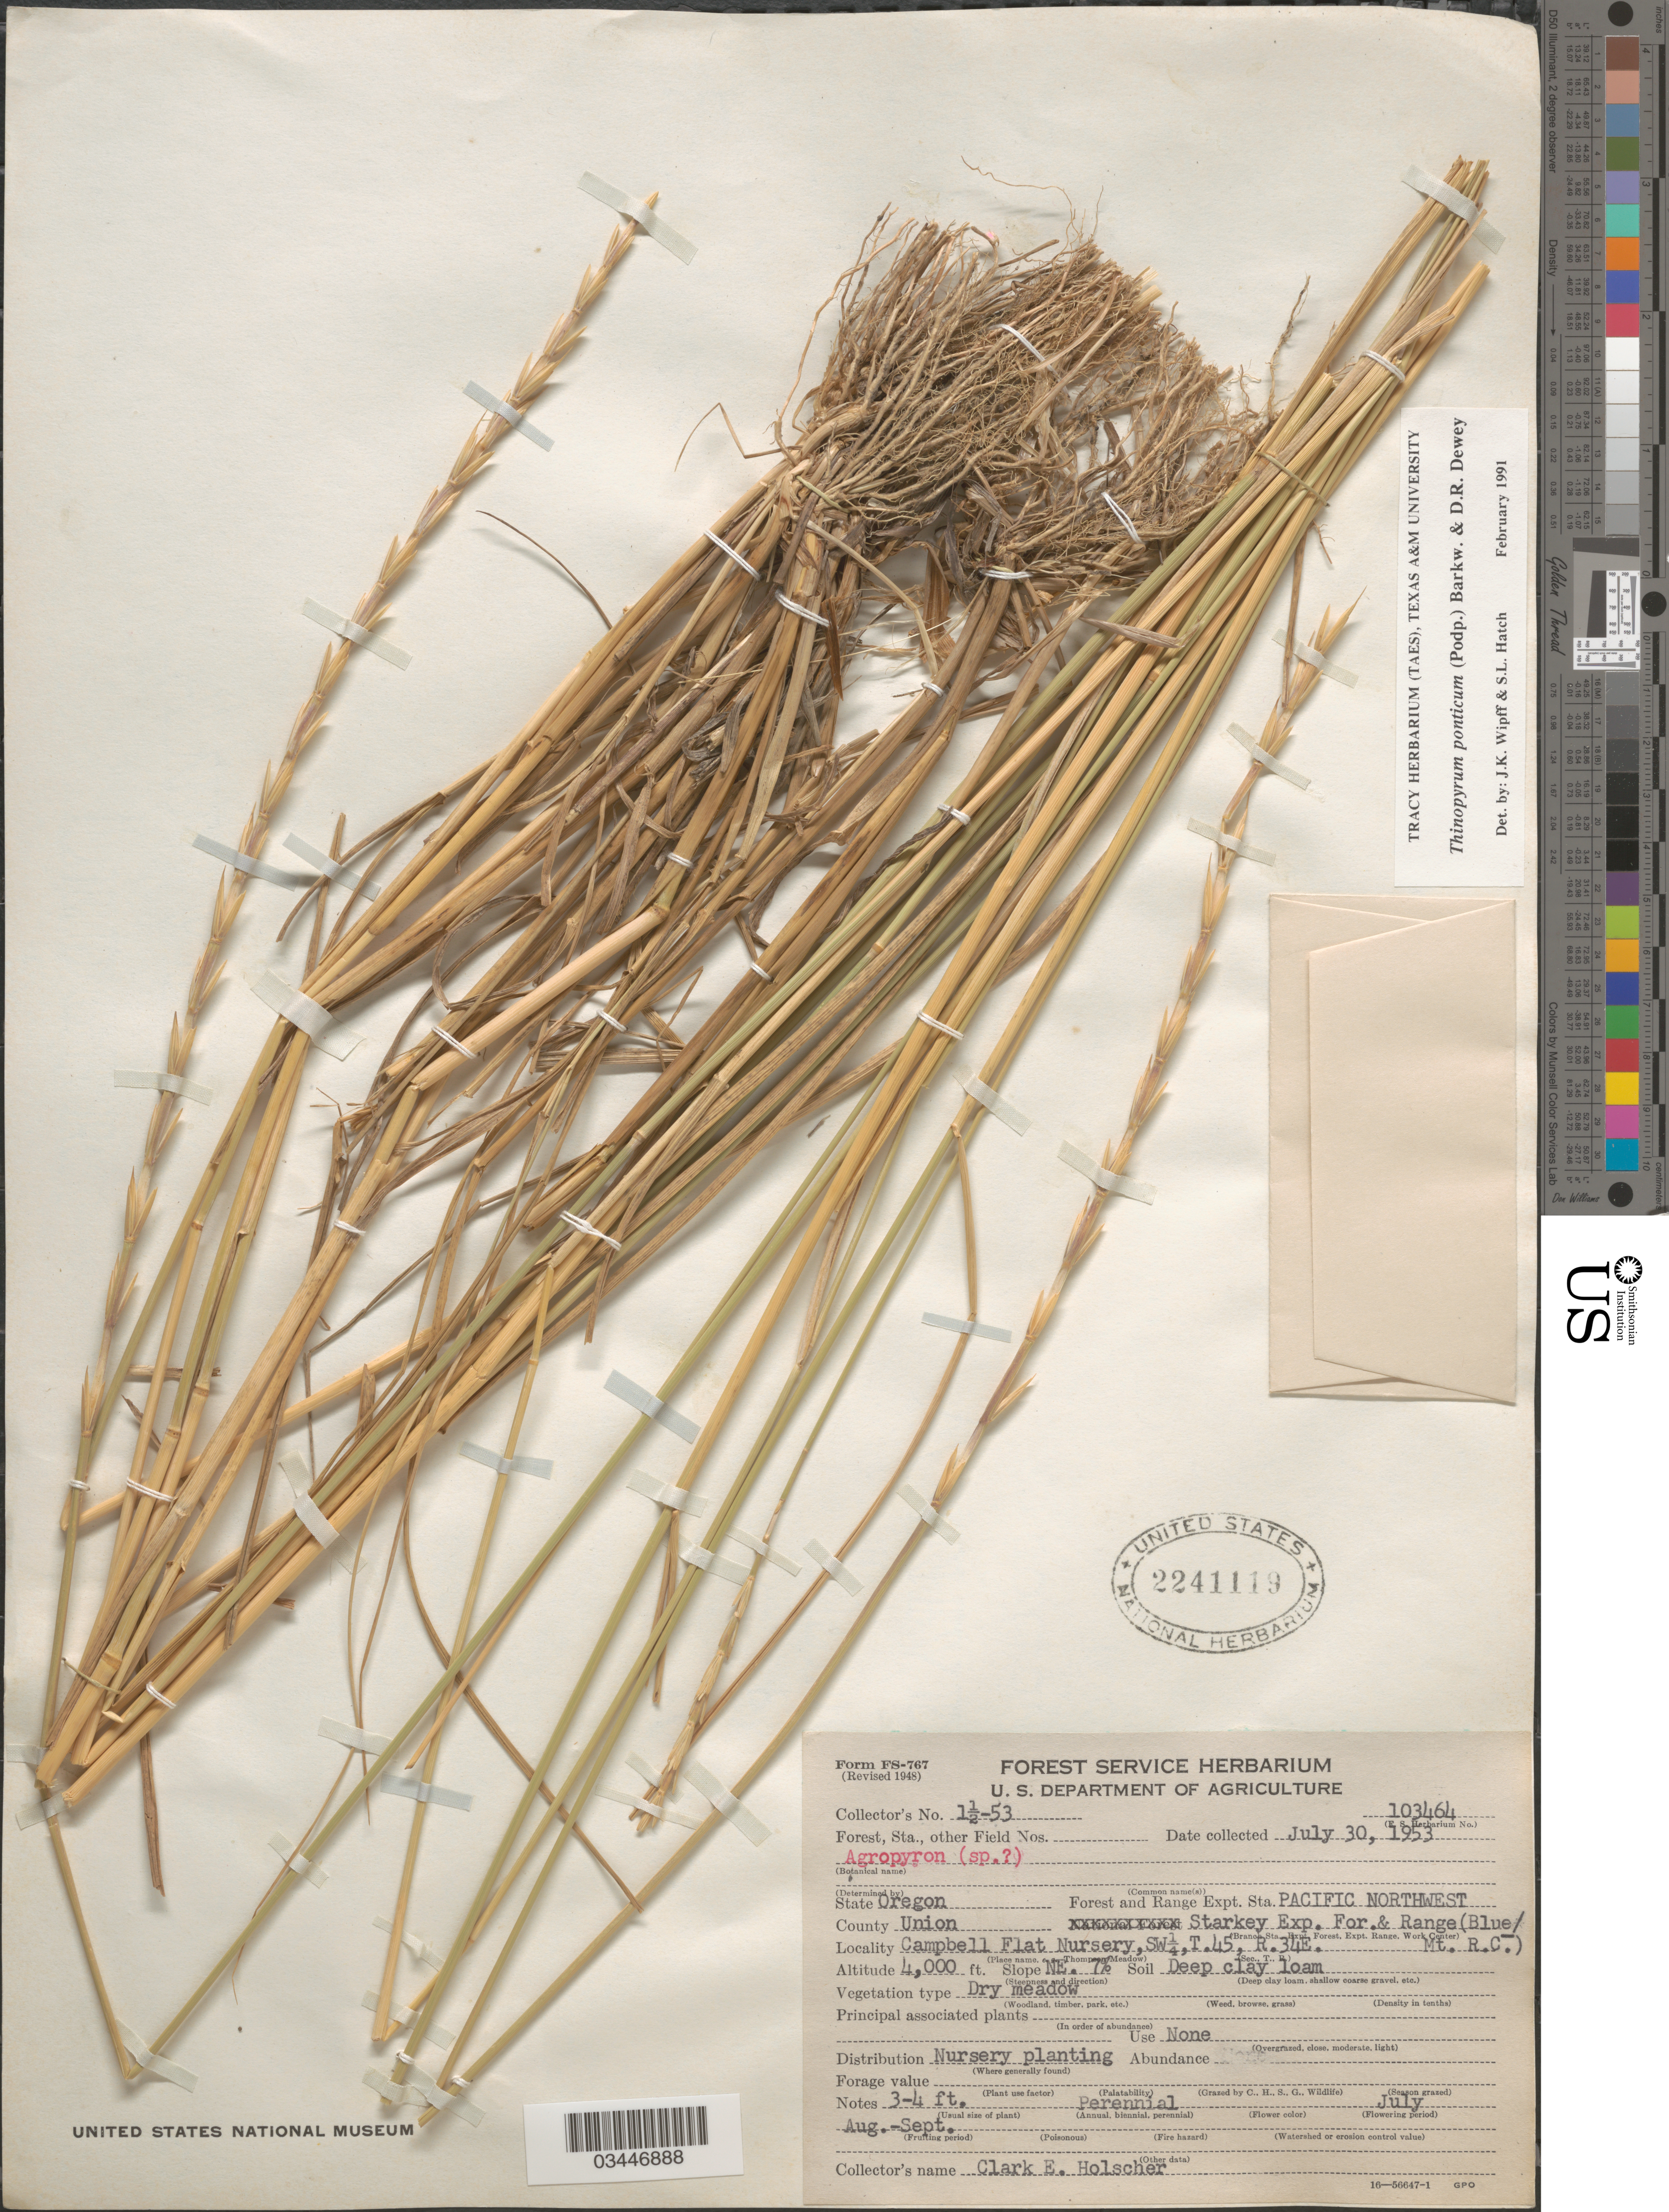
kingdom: Plantae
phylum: Tracheophyta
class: Liliopsida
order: Poales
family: Poaceae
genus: Thinopyrum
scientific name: Thinopyrum ponticum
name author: (Podp.) Barkworth & Dewey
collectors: C. Holscher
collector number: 1½-53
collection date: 1953-07-30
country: United States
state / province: Oregon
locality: Forest and Range Expt. Sta. Pacific Northwest. County Union. Starkey Exp. For. & Range (Blue/Mt. R.C.). Campbell Flat Nursery, SW¼, T.45, R.34E. Slope NE. 7%.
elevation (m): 1219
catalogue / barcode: US 2241119